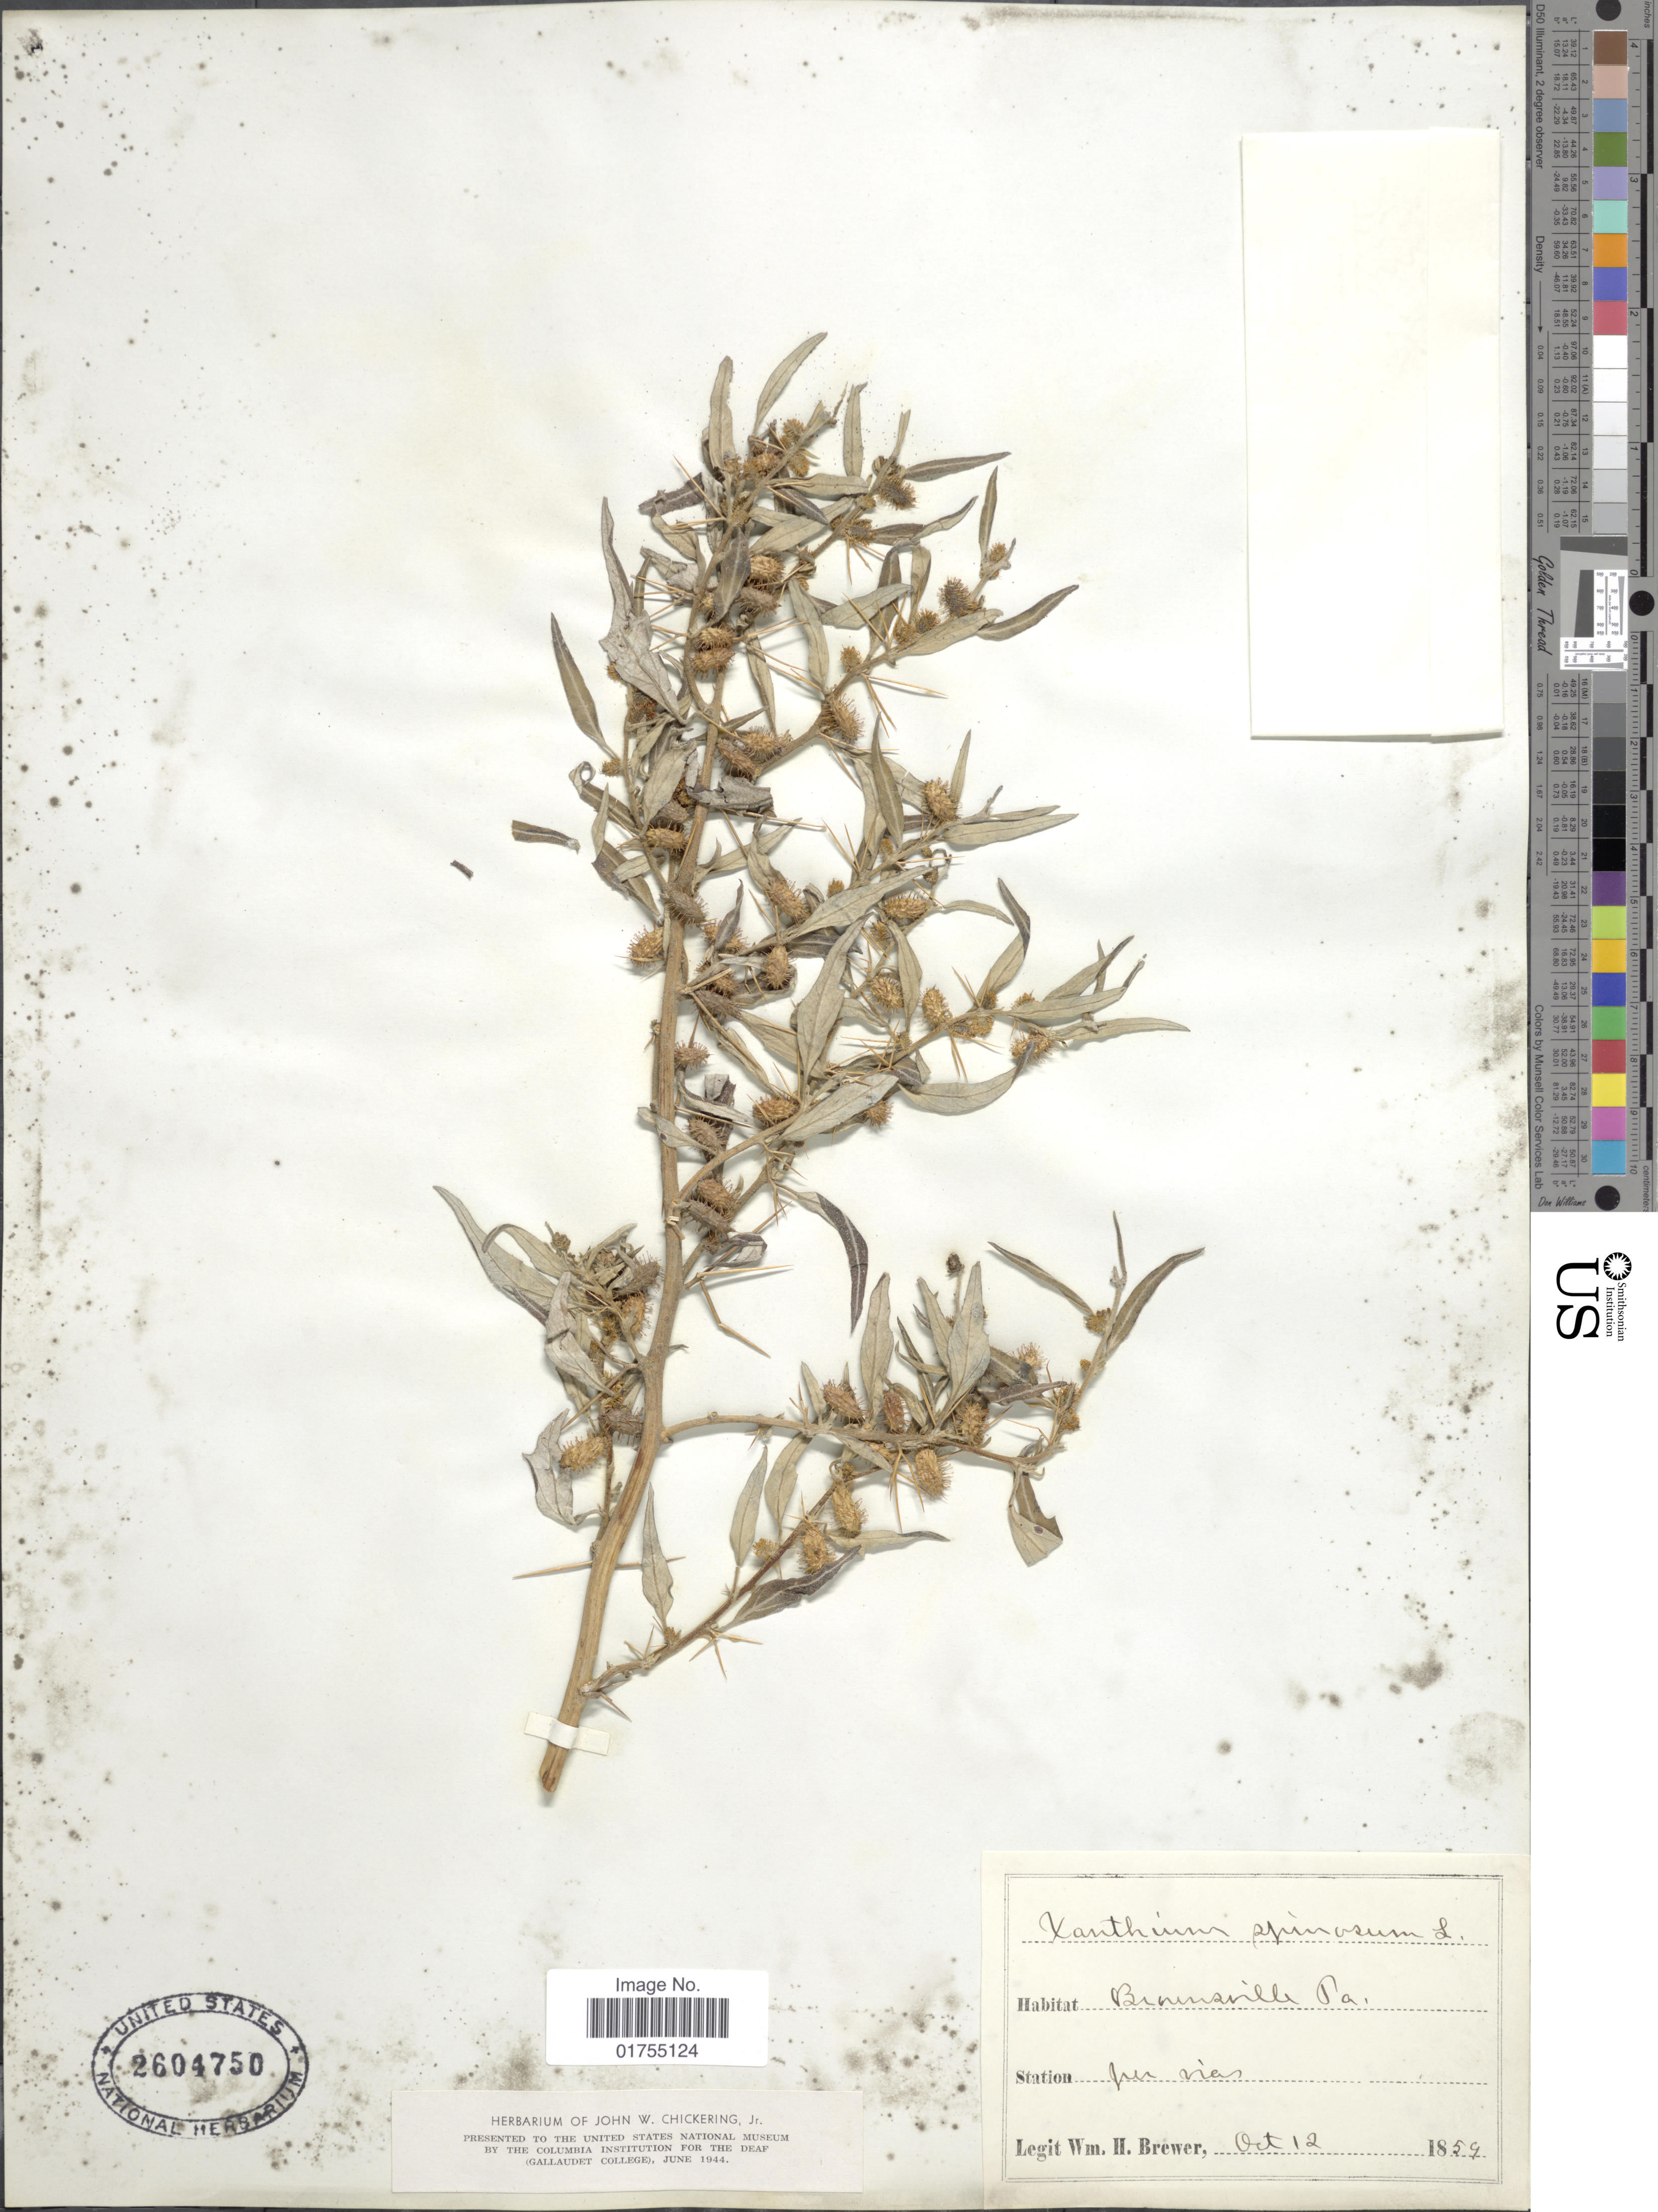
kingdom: Plantae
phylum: Tracheophyta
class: Magnoliopsida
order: Asterales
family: Asteraceae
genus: Xanthium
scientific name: Xanthium spinosum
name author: L.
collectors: W. H. Brewer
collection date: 1859-10-12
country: United States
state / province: Pennsylvania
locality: Brownsville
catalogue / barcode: US 2604750